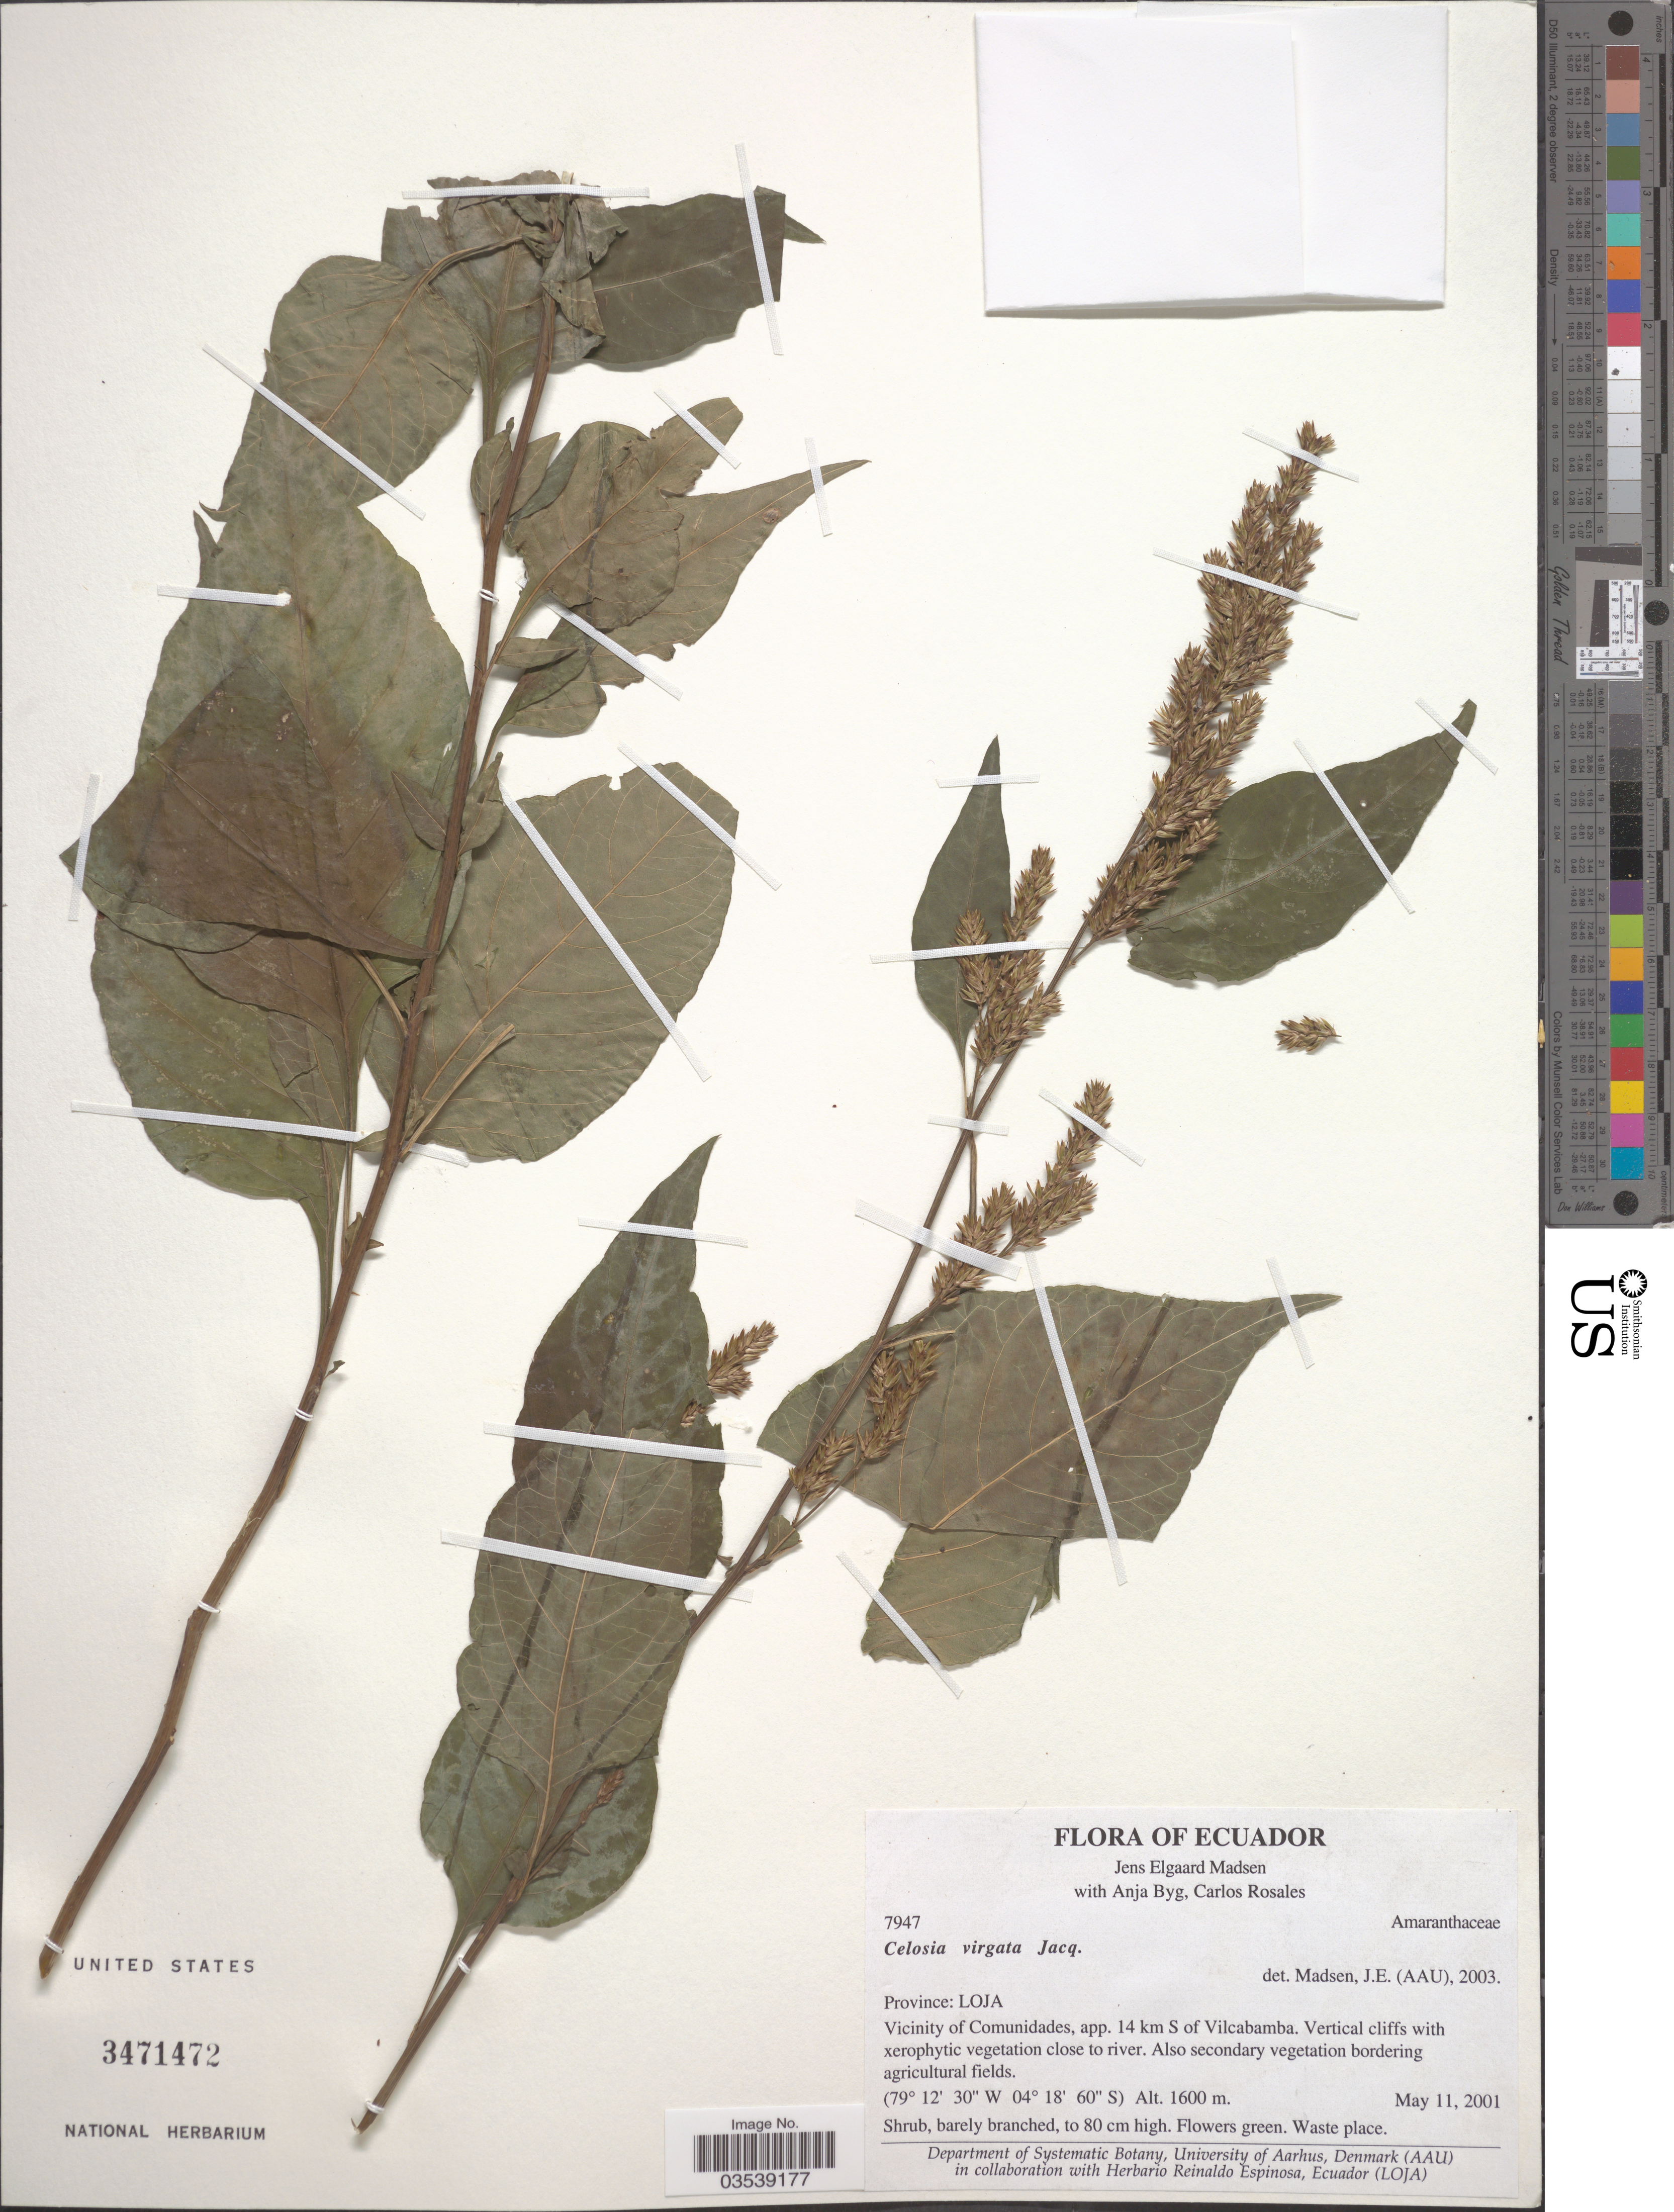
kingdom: Plantae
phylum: Tracheophyta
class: Magnoliopsida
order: Caryophyllales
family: Amaranthaceae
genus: Celosia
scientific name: Celosia virgata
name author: Jacq.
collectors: J. E. Madsen, A. Byg & C. Rosales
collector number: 7947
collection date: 2001-05-11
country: Ecuador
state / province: Loja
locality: Vicinity of Comunidades, app. 14 km S of Vilcabamba.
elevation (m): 1600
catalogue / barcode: US 3471472